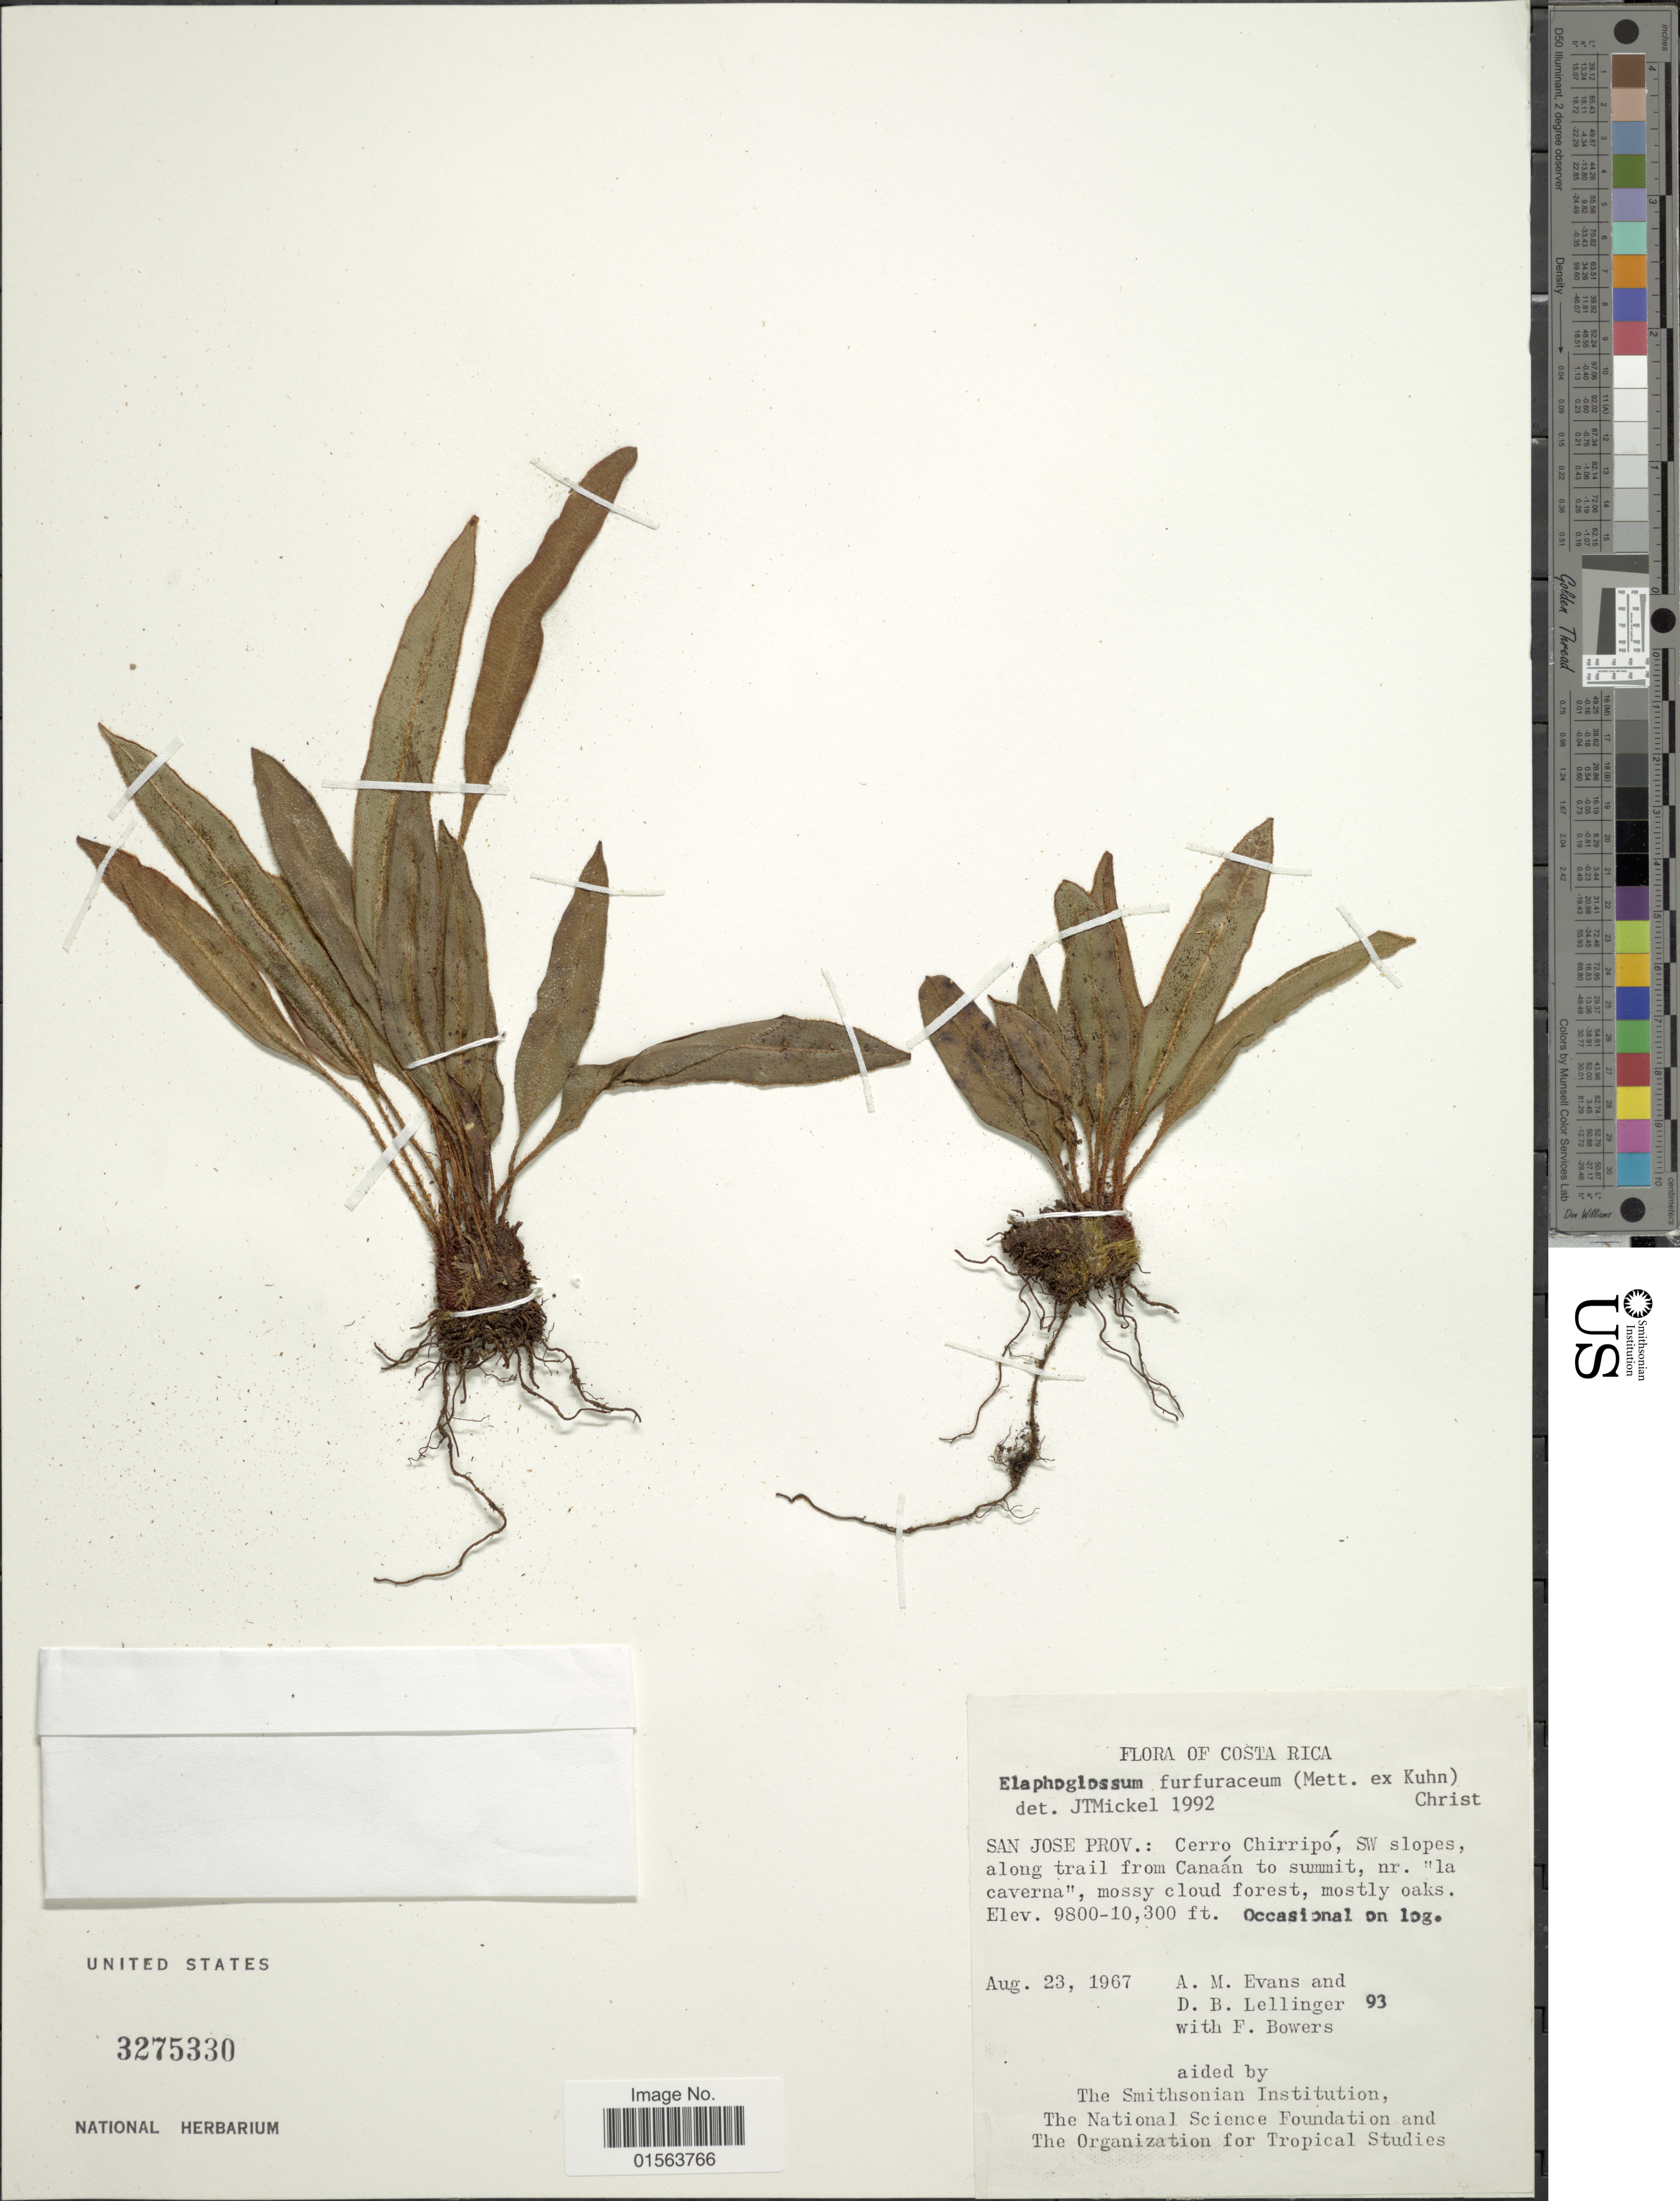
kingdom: Plantae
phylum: Tracheophyta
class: Polypodiopsida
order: Polypodiales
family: Dryopteridaceae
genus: Elaphoglossum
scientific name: Elaphoglossum furfuraceum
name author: (Mett. ex Kuhn) Christ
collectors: A. M. Evans, D. B. Lellinger & F. Bowers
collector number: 93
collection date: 1967-08-23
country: Costa Rica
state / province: San José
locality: San Jose Prov.: Cerro Chirripo, SW slopes along trail from Canaan to summit, nr. la caverna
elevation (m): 2987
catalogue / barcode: US 3275330